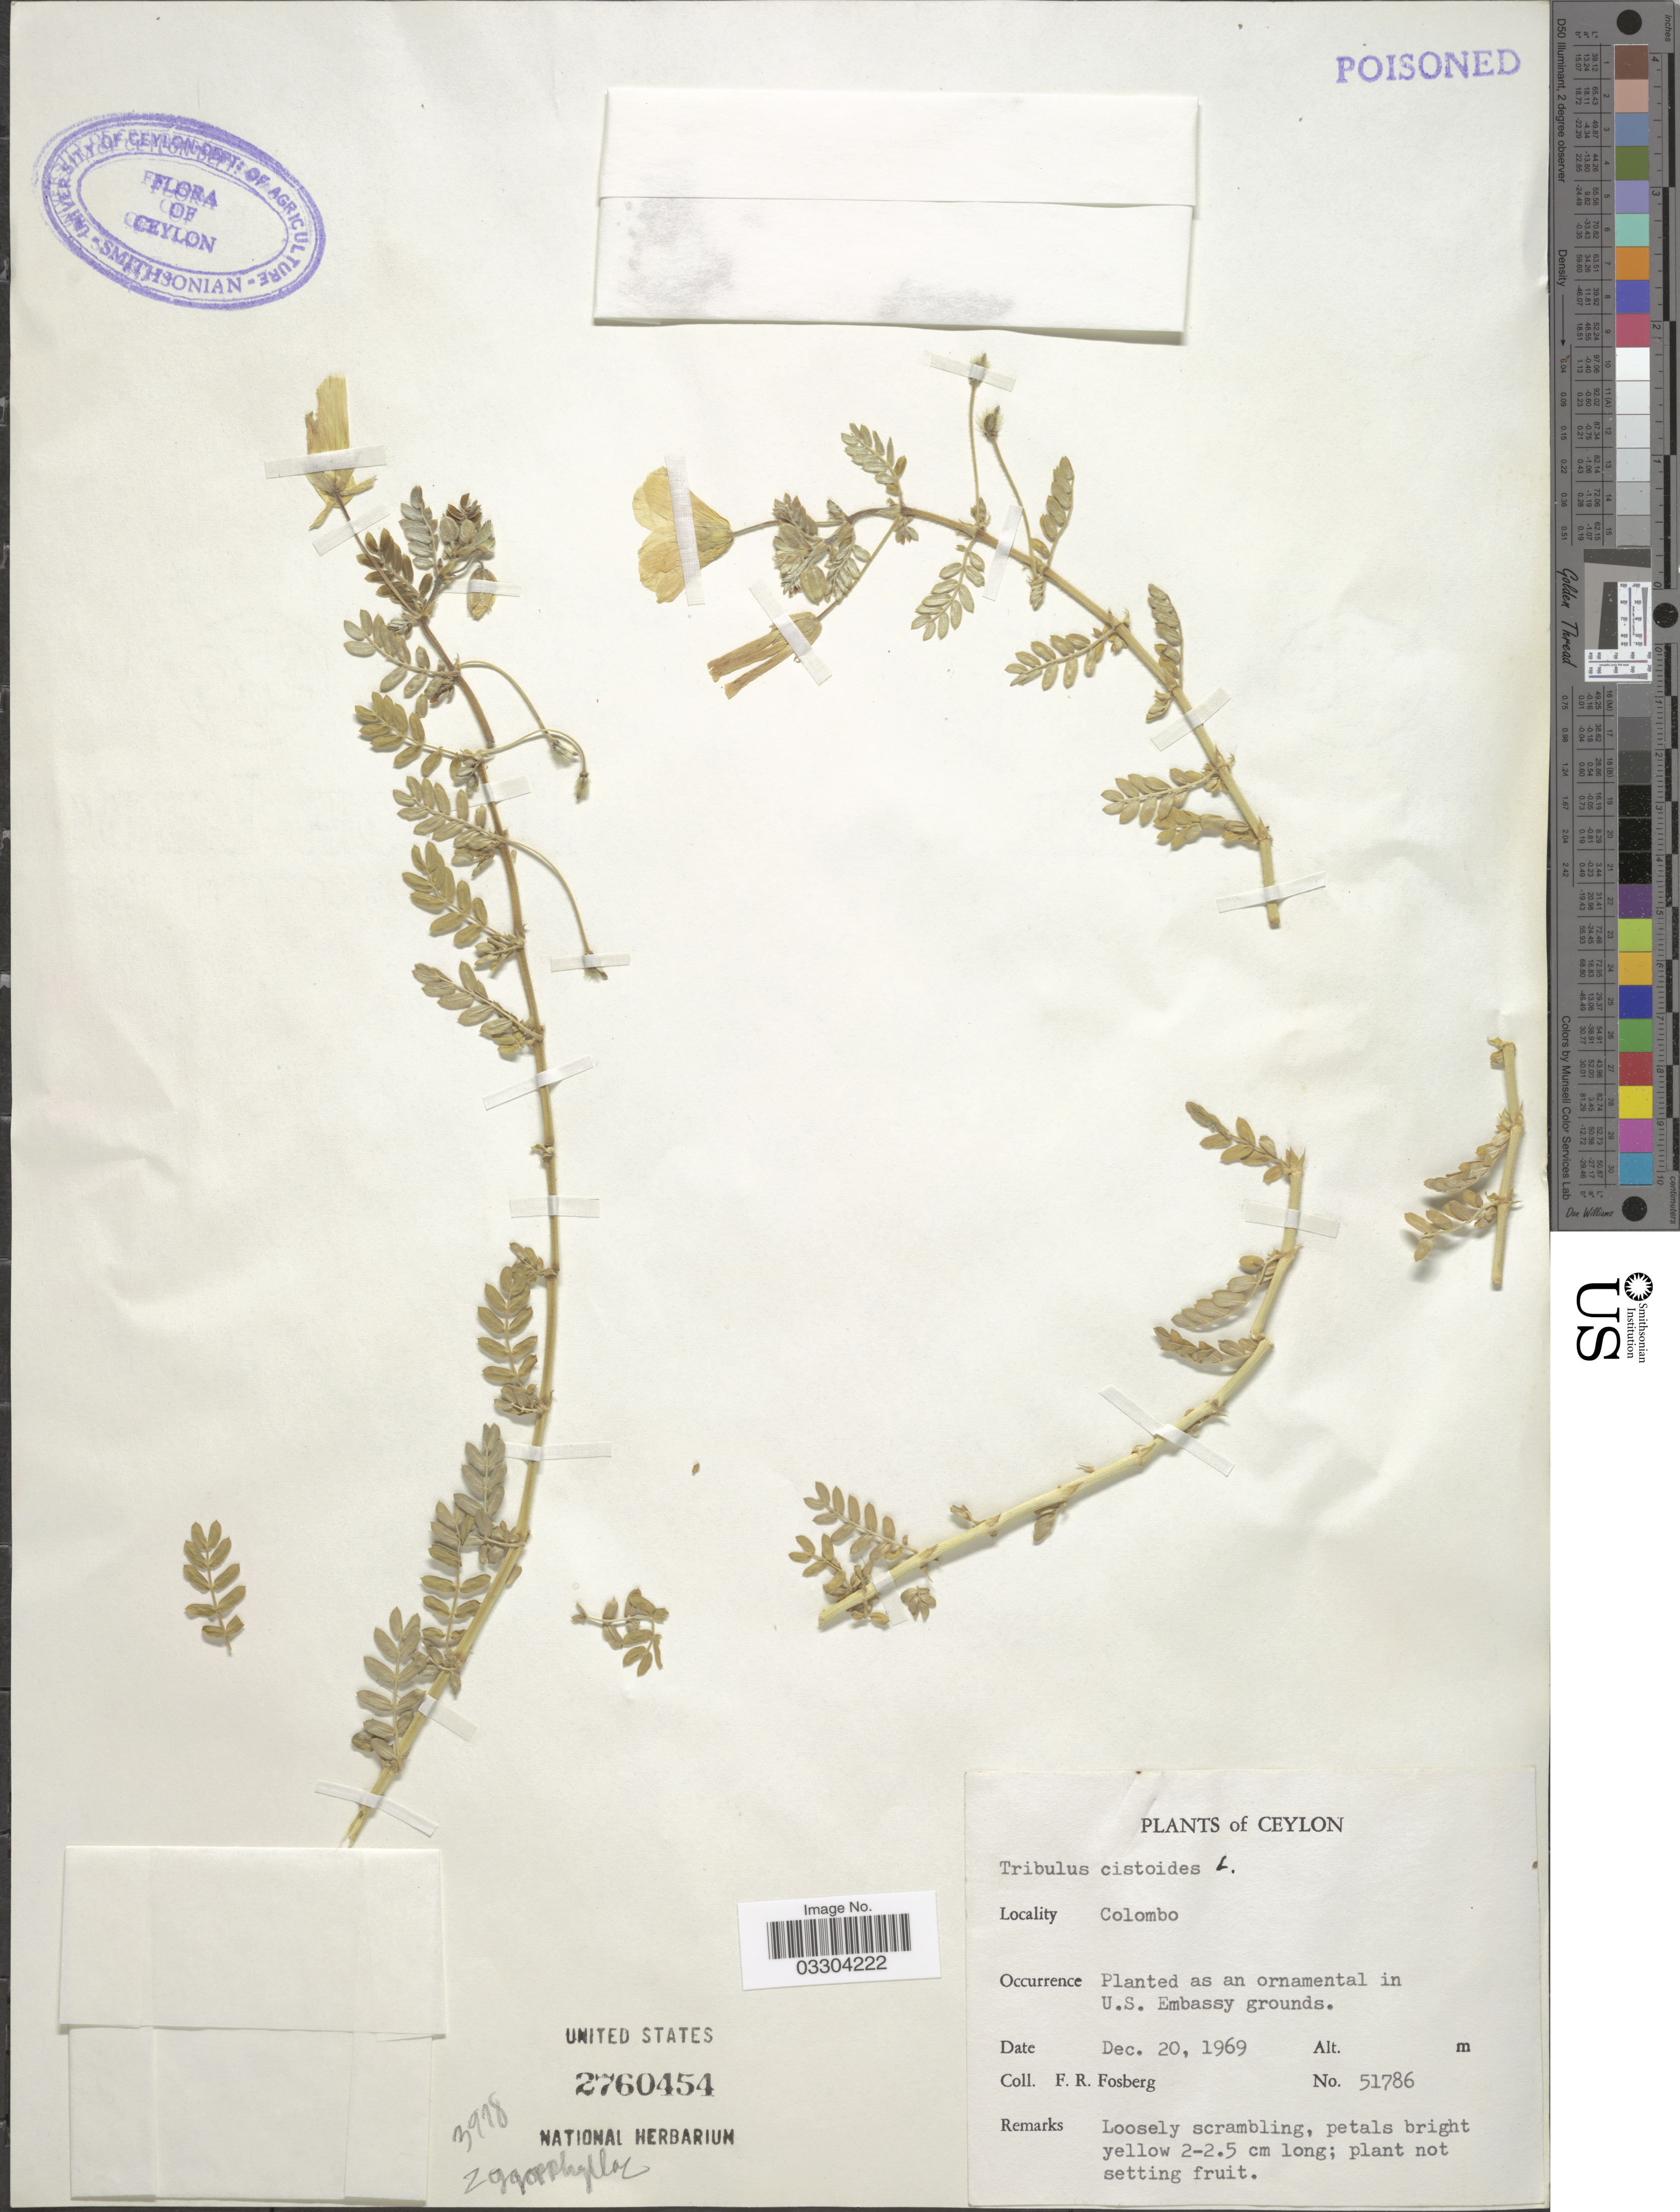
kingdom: Plantae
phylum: Tracheophyta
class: Magnoliopsida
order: Zygophyllales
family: Zygophyllaceae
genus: Tribulus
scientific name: Tribulus cistoides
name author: L.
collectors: F. R. Fosberg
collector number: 51786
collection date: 1969-12-20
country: Sri Lanka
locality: Ceylon, Colombo, Planted as an ornamental in U.S. Embassy grounds.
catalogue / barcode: US 2760454